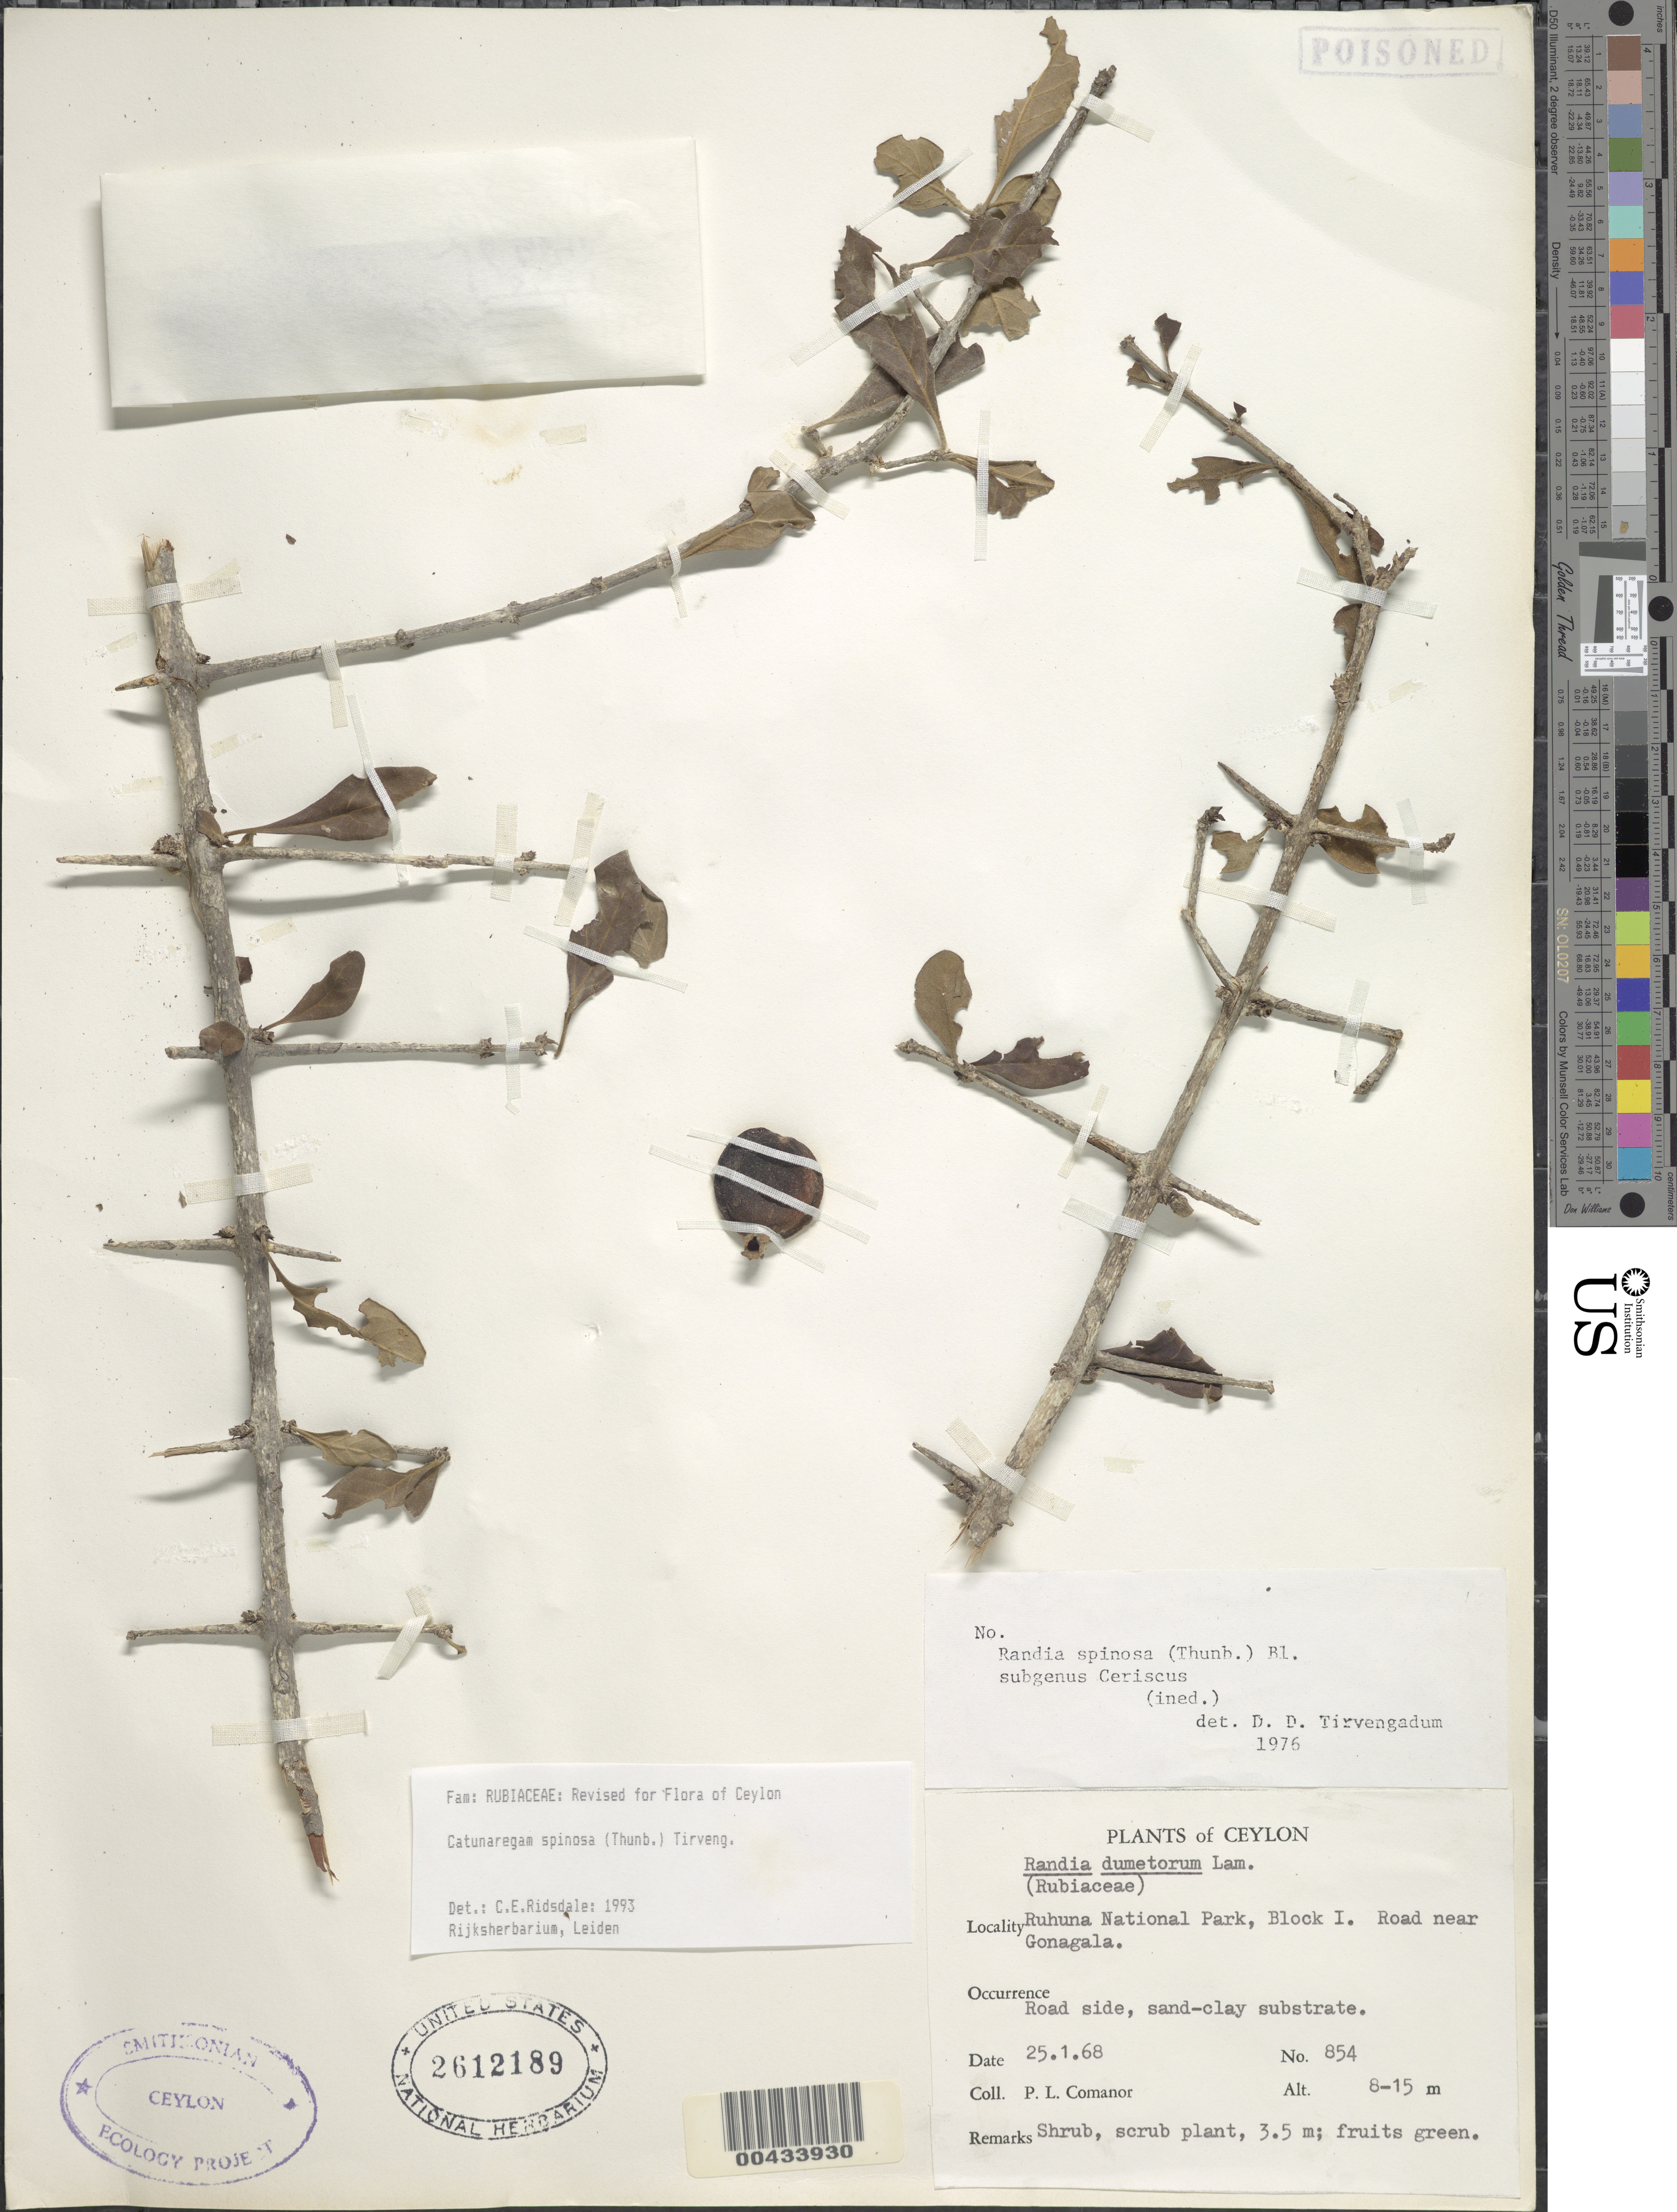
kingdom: Plantae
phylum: Tracheophyta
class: Magnoliopsida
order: Gentianales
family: Rubiaceae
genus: Catunaregam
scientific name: Catunaregam spinosa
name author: (Thunb.) Tirveng.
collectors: P. Comanor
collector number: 854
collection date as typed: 25 Jan 1968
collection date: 1968-01-25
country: Sri Lanka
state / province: Southern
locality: Ruhunu Natl. Park, Block 2, rd near Gonagala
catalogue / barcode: US 2612189